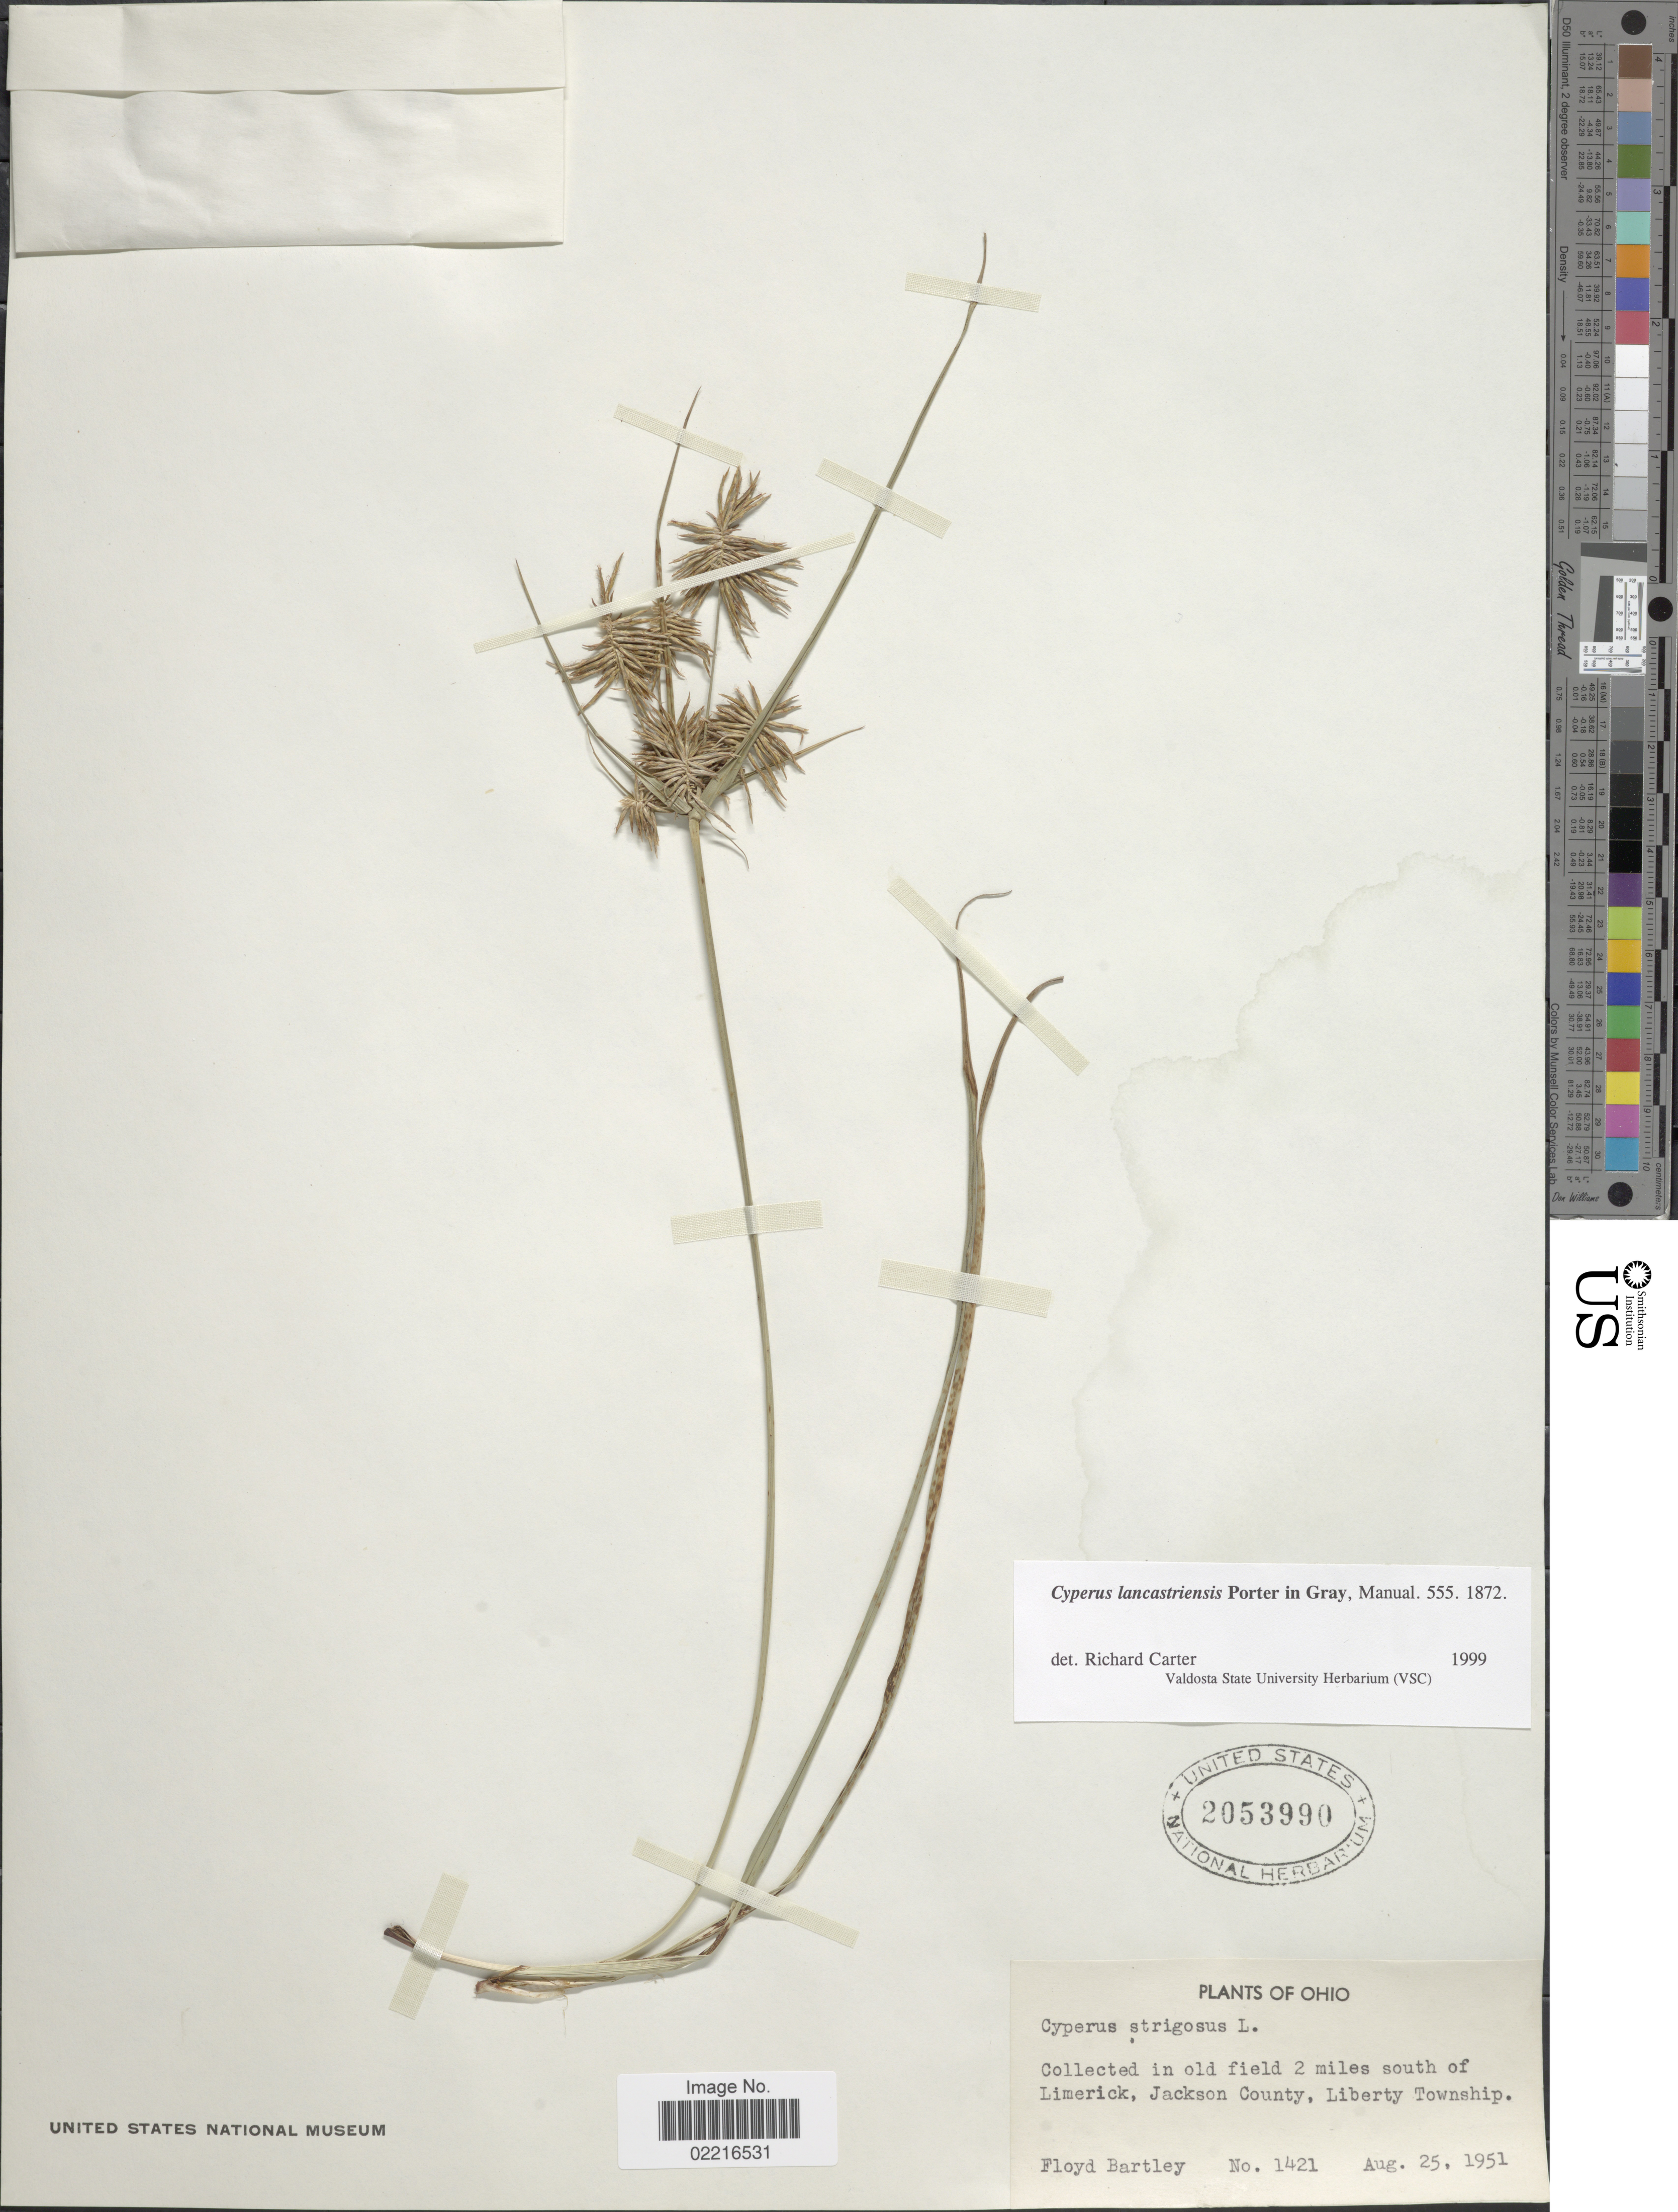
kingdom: Plantae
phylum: Tracheophyta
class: Liliopsida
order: Poales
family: Cyperaceae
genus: Cyperus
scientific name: Cyperus lancastriensis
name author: Porter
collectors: F. Bartley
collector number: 1421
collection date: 1951-08-25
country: United States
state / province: Ohio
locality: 2miles south of Limerick, Jackson County, Liberty Township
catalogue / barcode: US 2053990